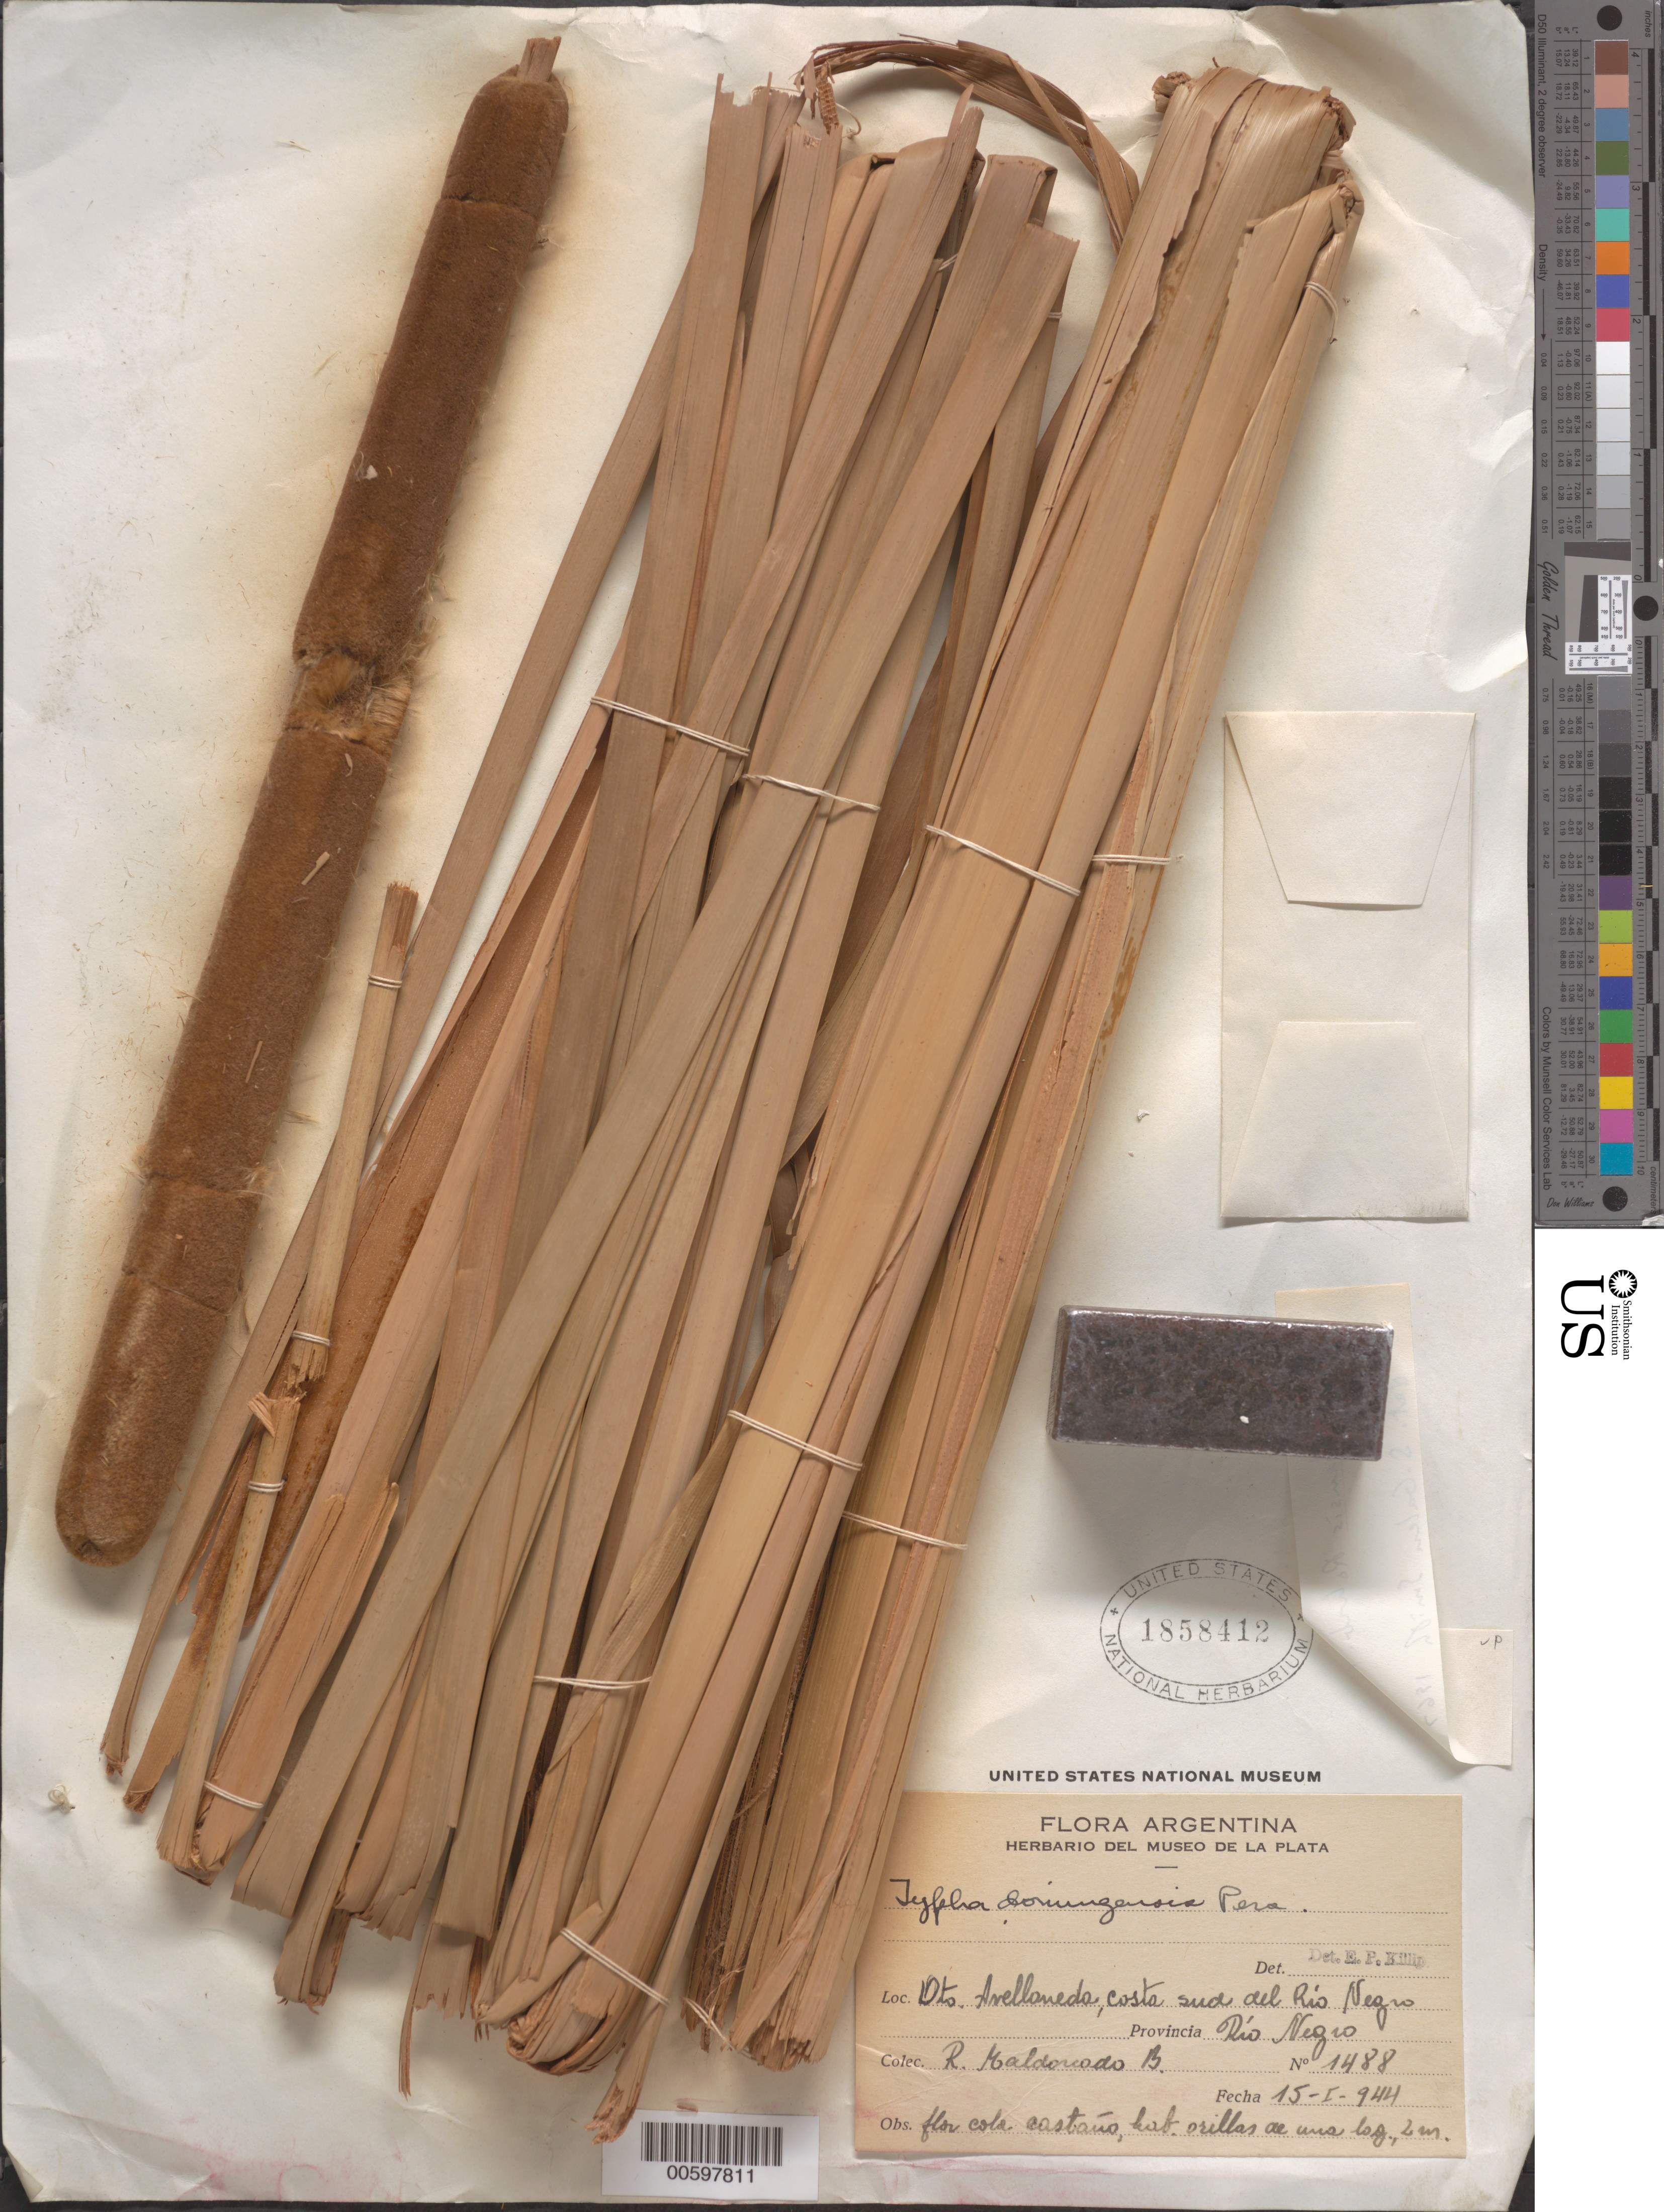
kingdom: Plantae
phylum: Tracheophyta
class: Liliopsida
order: Poales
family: Typhaceae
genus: Typha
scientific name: Typha capensis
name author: (Rohrb.) N.E. Br.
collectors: R. Maldorcodo B.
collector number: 1488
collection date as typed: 15 Jan 1944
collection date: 1944-01-15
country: Argentina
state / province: Río Negro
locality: Museo de la Plata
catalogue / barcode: US 1858412